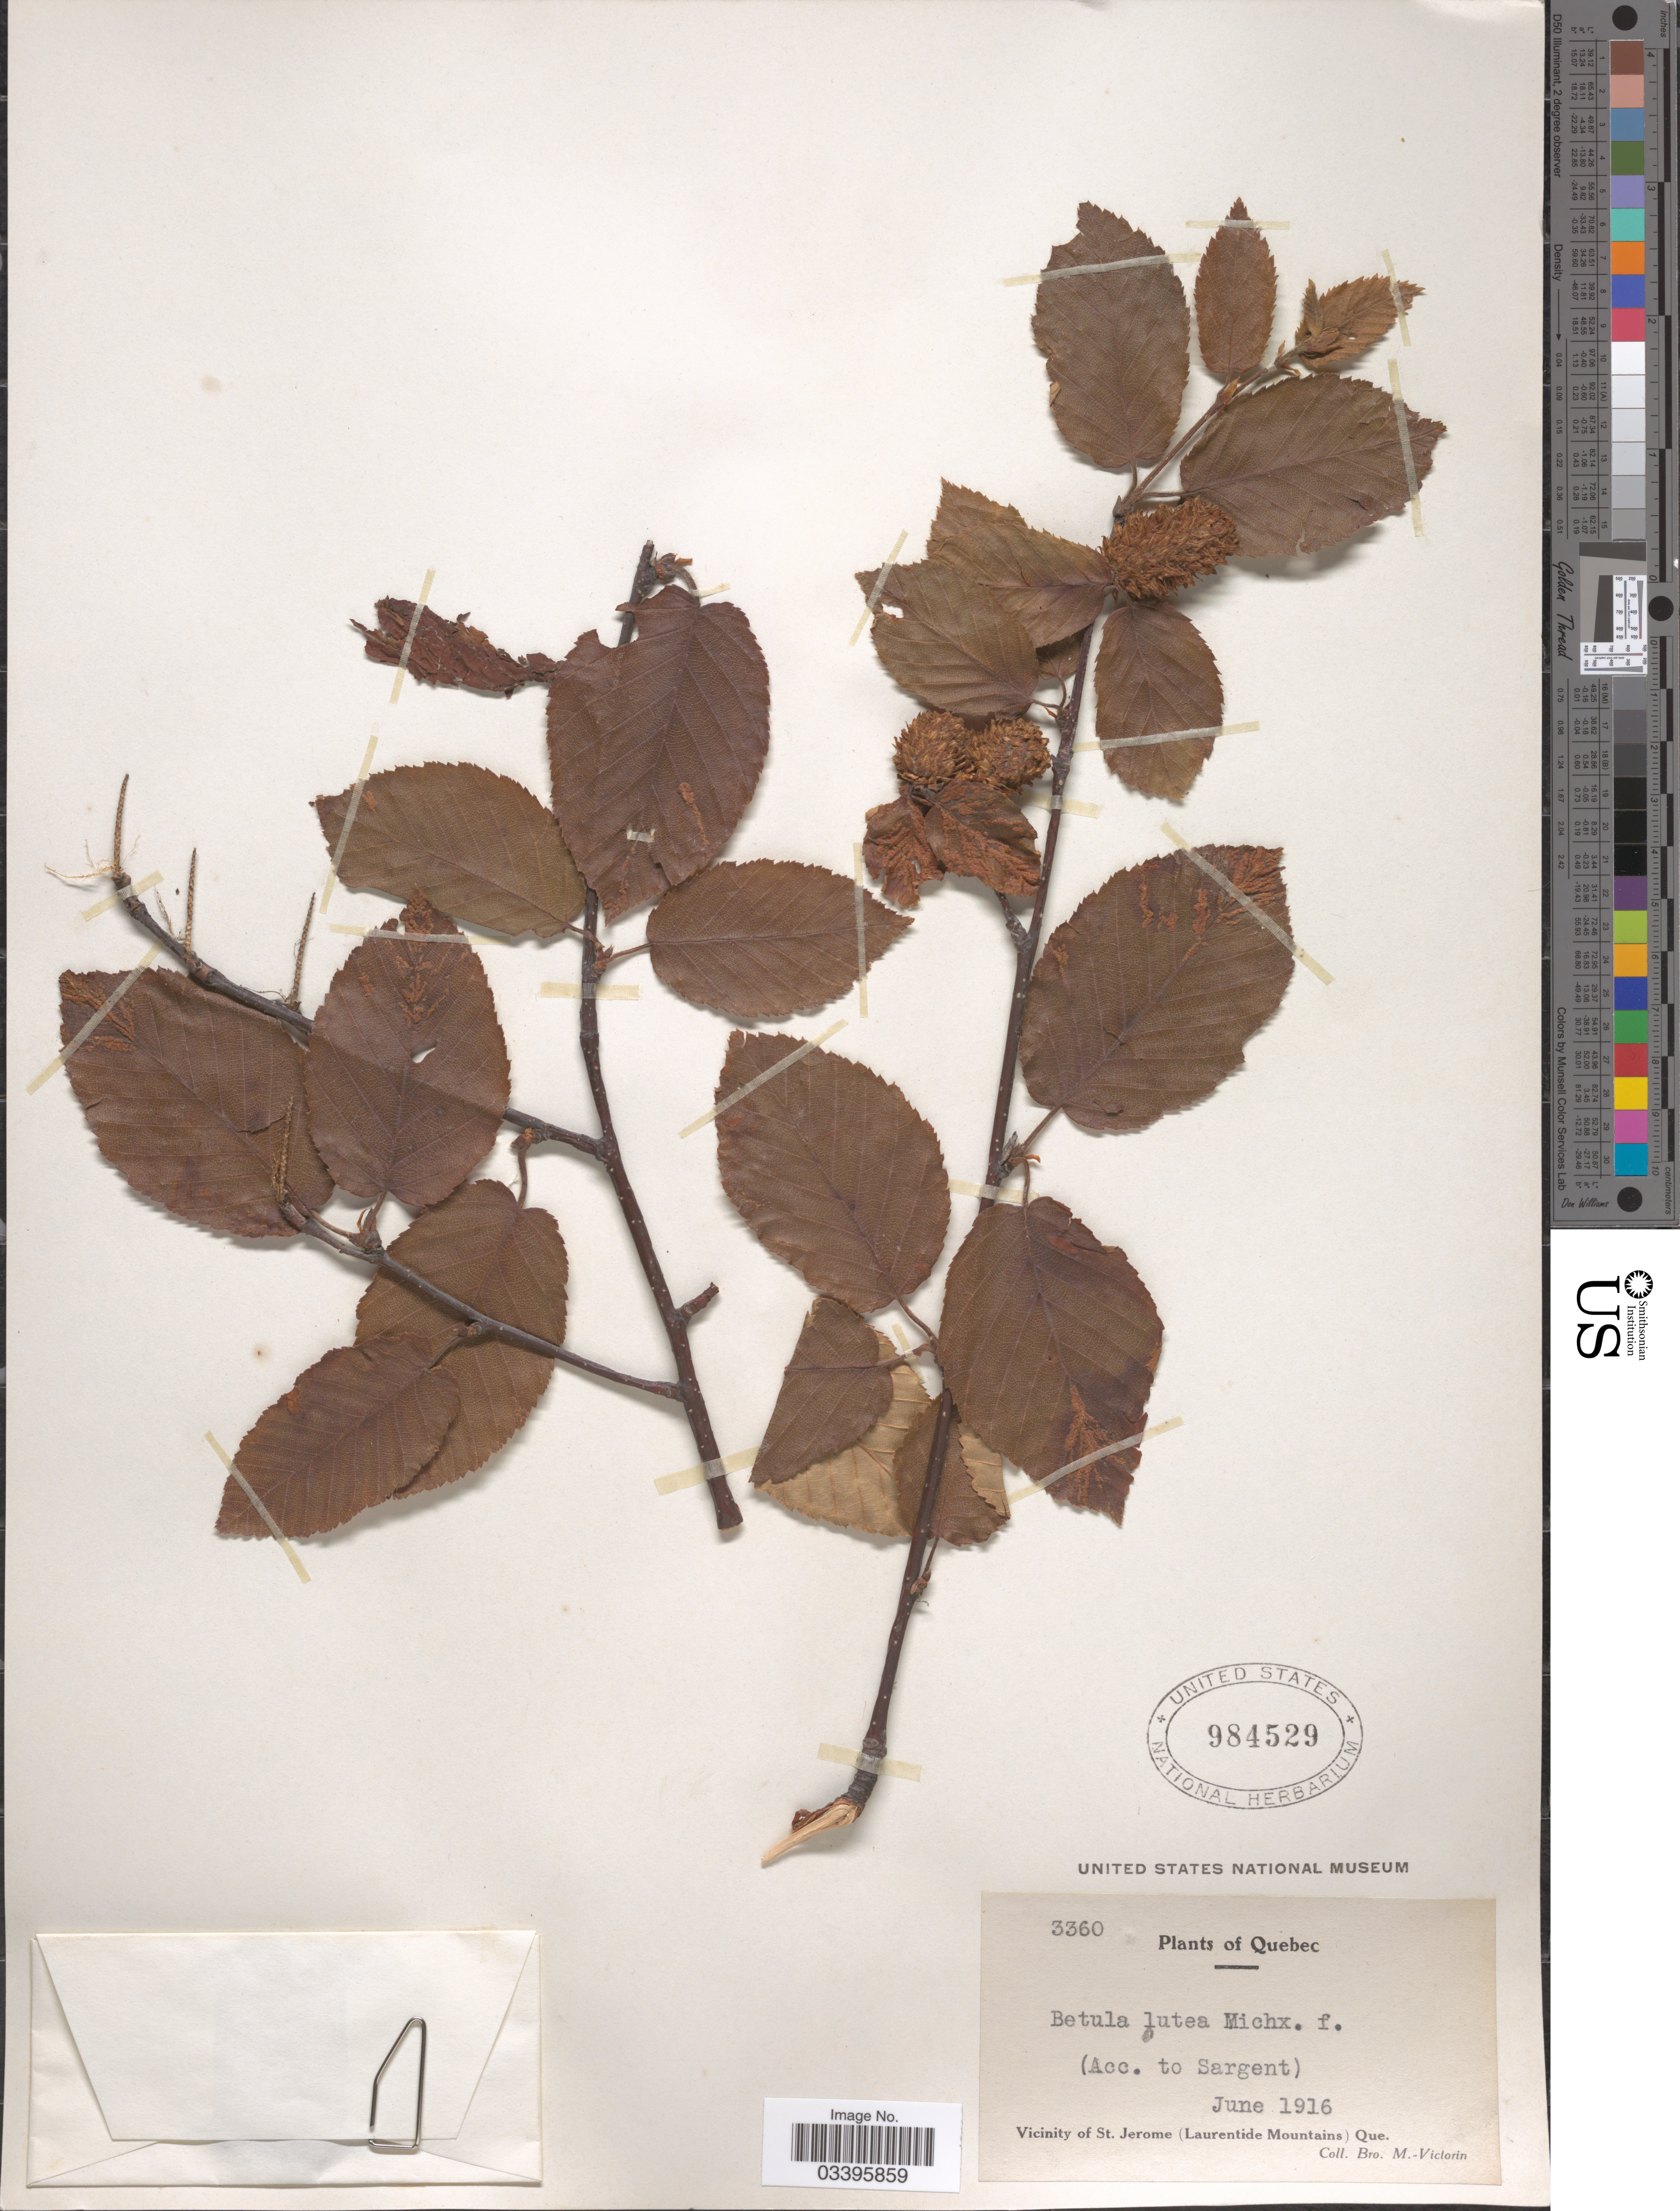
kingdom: Plantae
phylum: Tracheophyta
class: Magnoliopsida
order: Fagales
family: Betulaceae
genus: Betula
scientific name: Betula lutea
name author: F. Michx.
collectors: Fr. Marie-Victorin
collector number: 3360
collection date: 1916-06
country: Canada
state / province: Quebec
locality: Vicinity of St. Jerome (Laurentide Mountains).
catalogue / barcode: US 984529